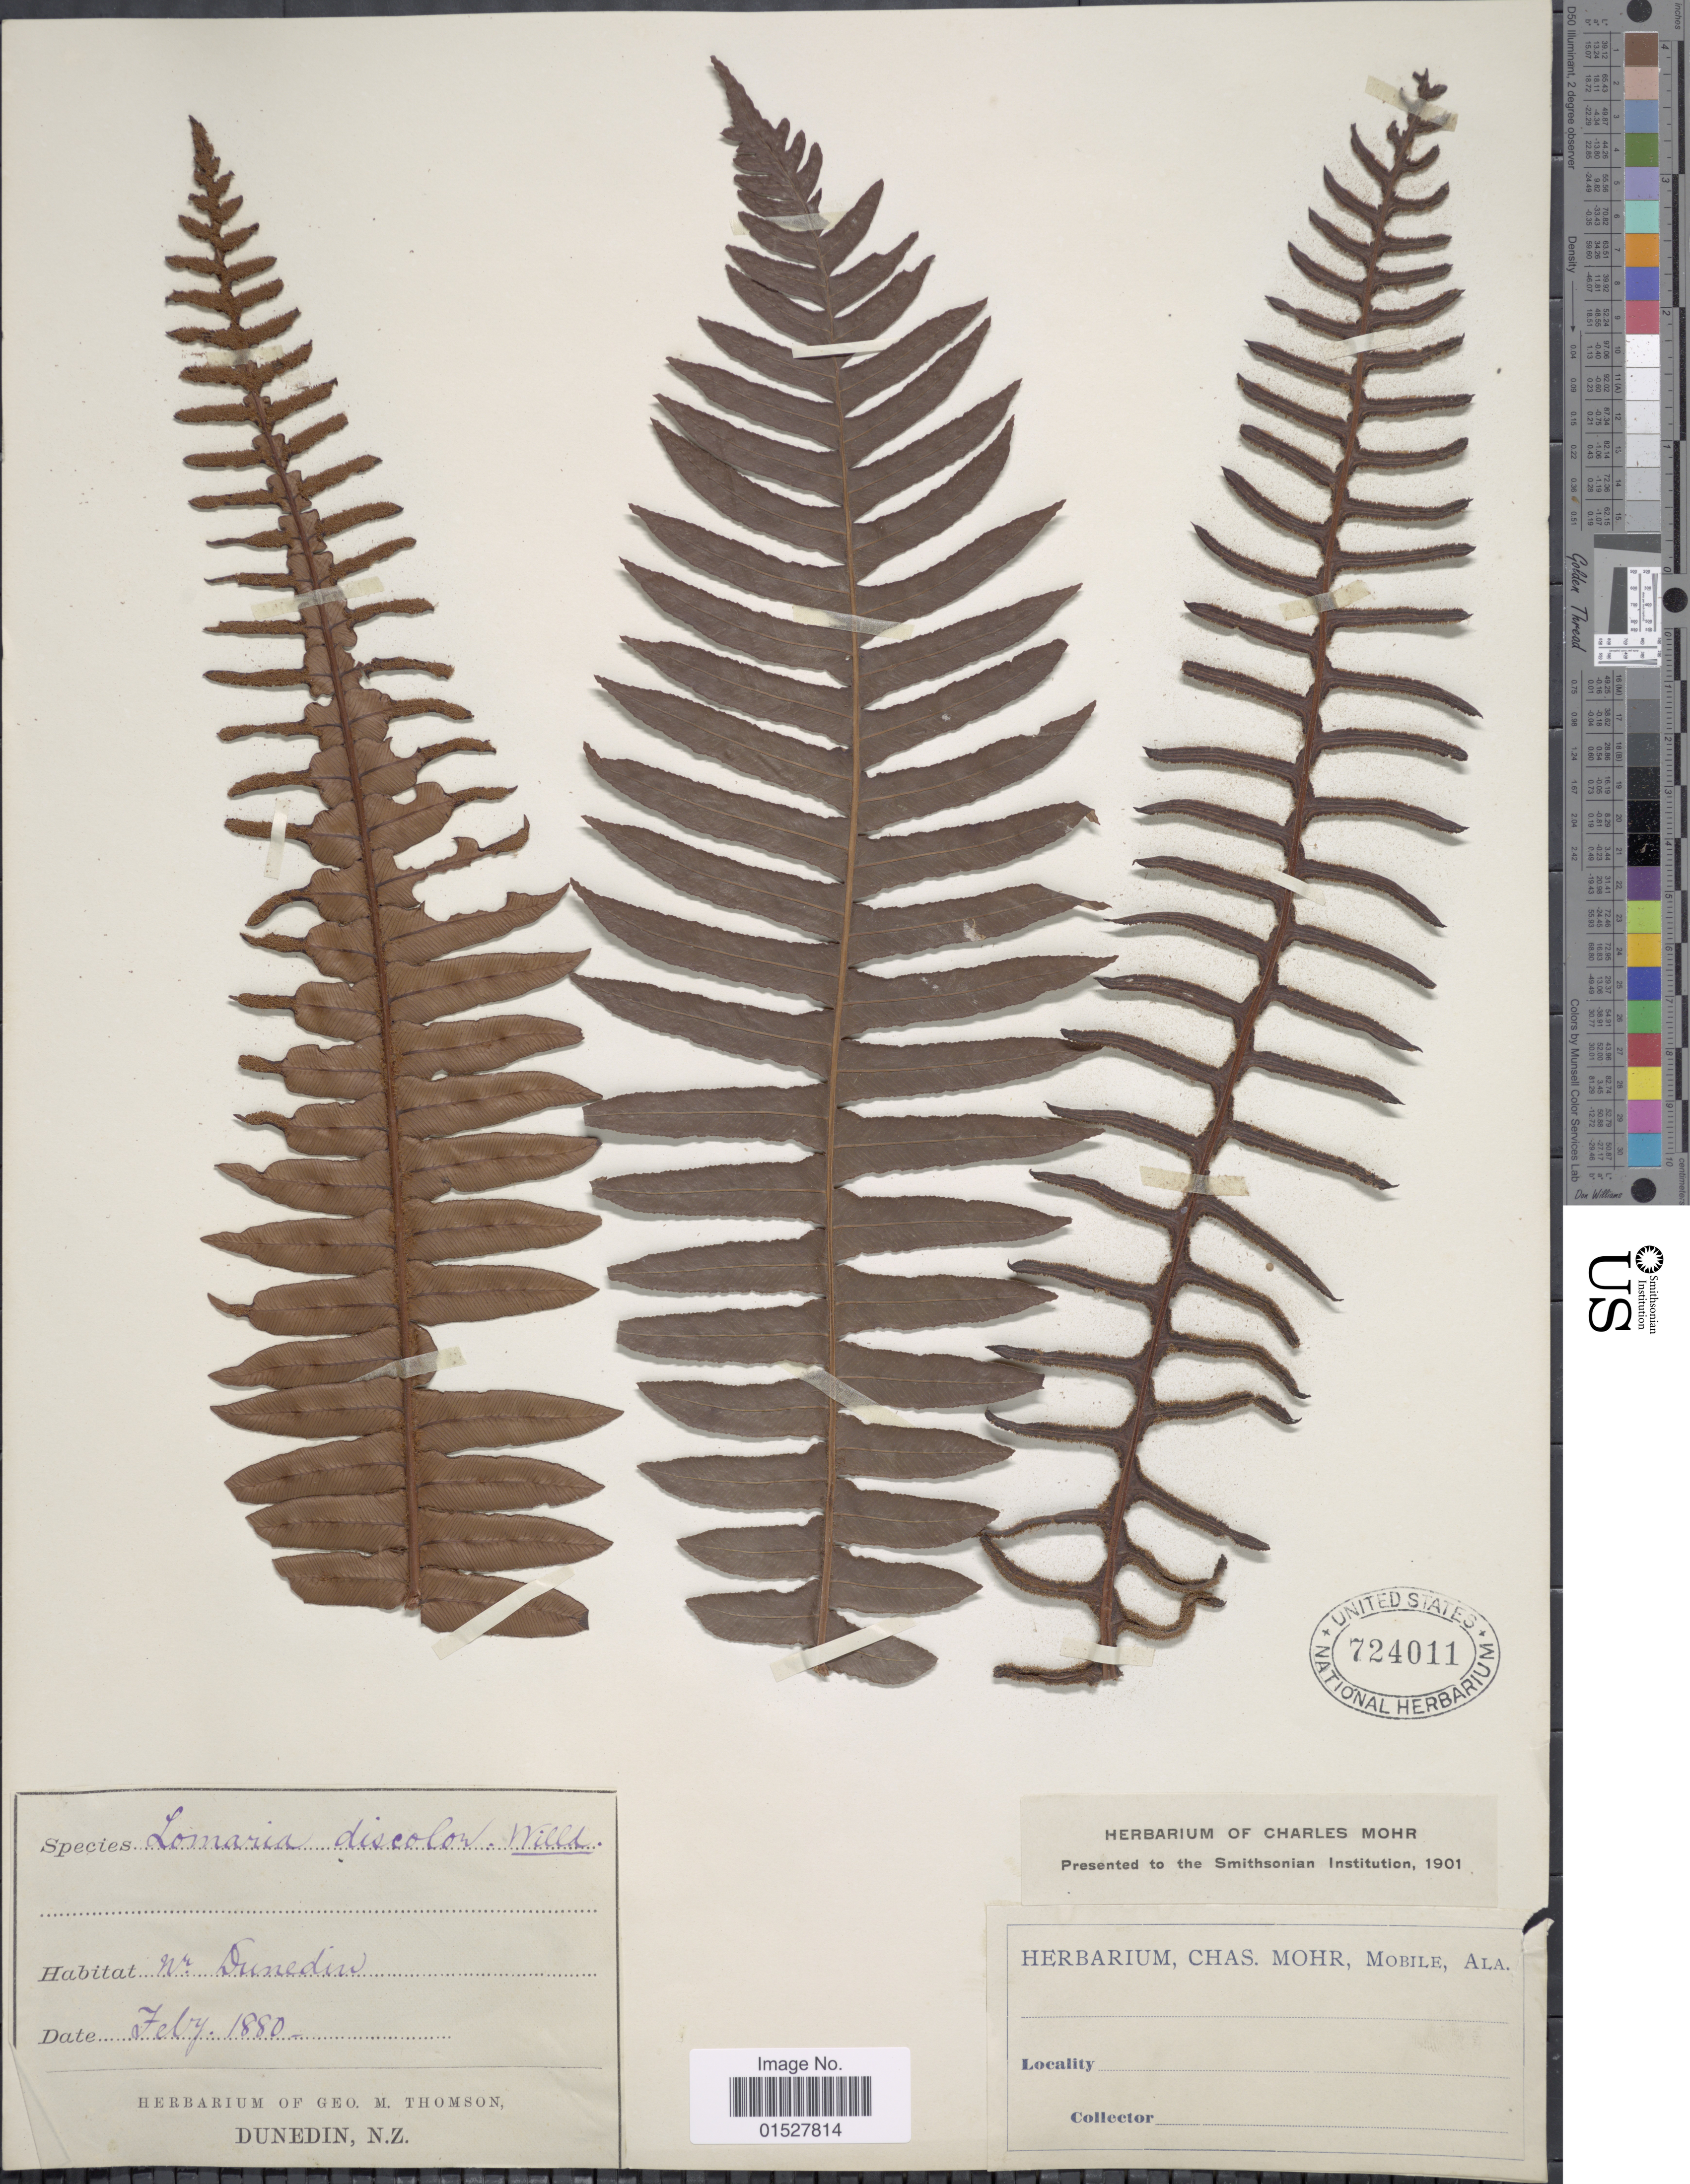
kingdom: Plantae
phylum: Tracheophyta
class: Polypodiopsida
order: Polypodiales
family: Blechnaceae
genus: Blechnum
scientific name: Blechnum discolor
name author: (G. Forst.) Keyserl.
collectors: ex herb. Geo. M. Thomson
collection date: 1880-02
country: New Zealand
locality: Dunedin.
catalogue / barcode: US 724011